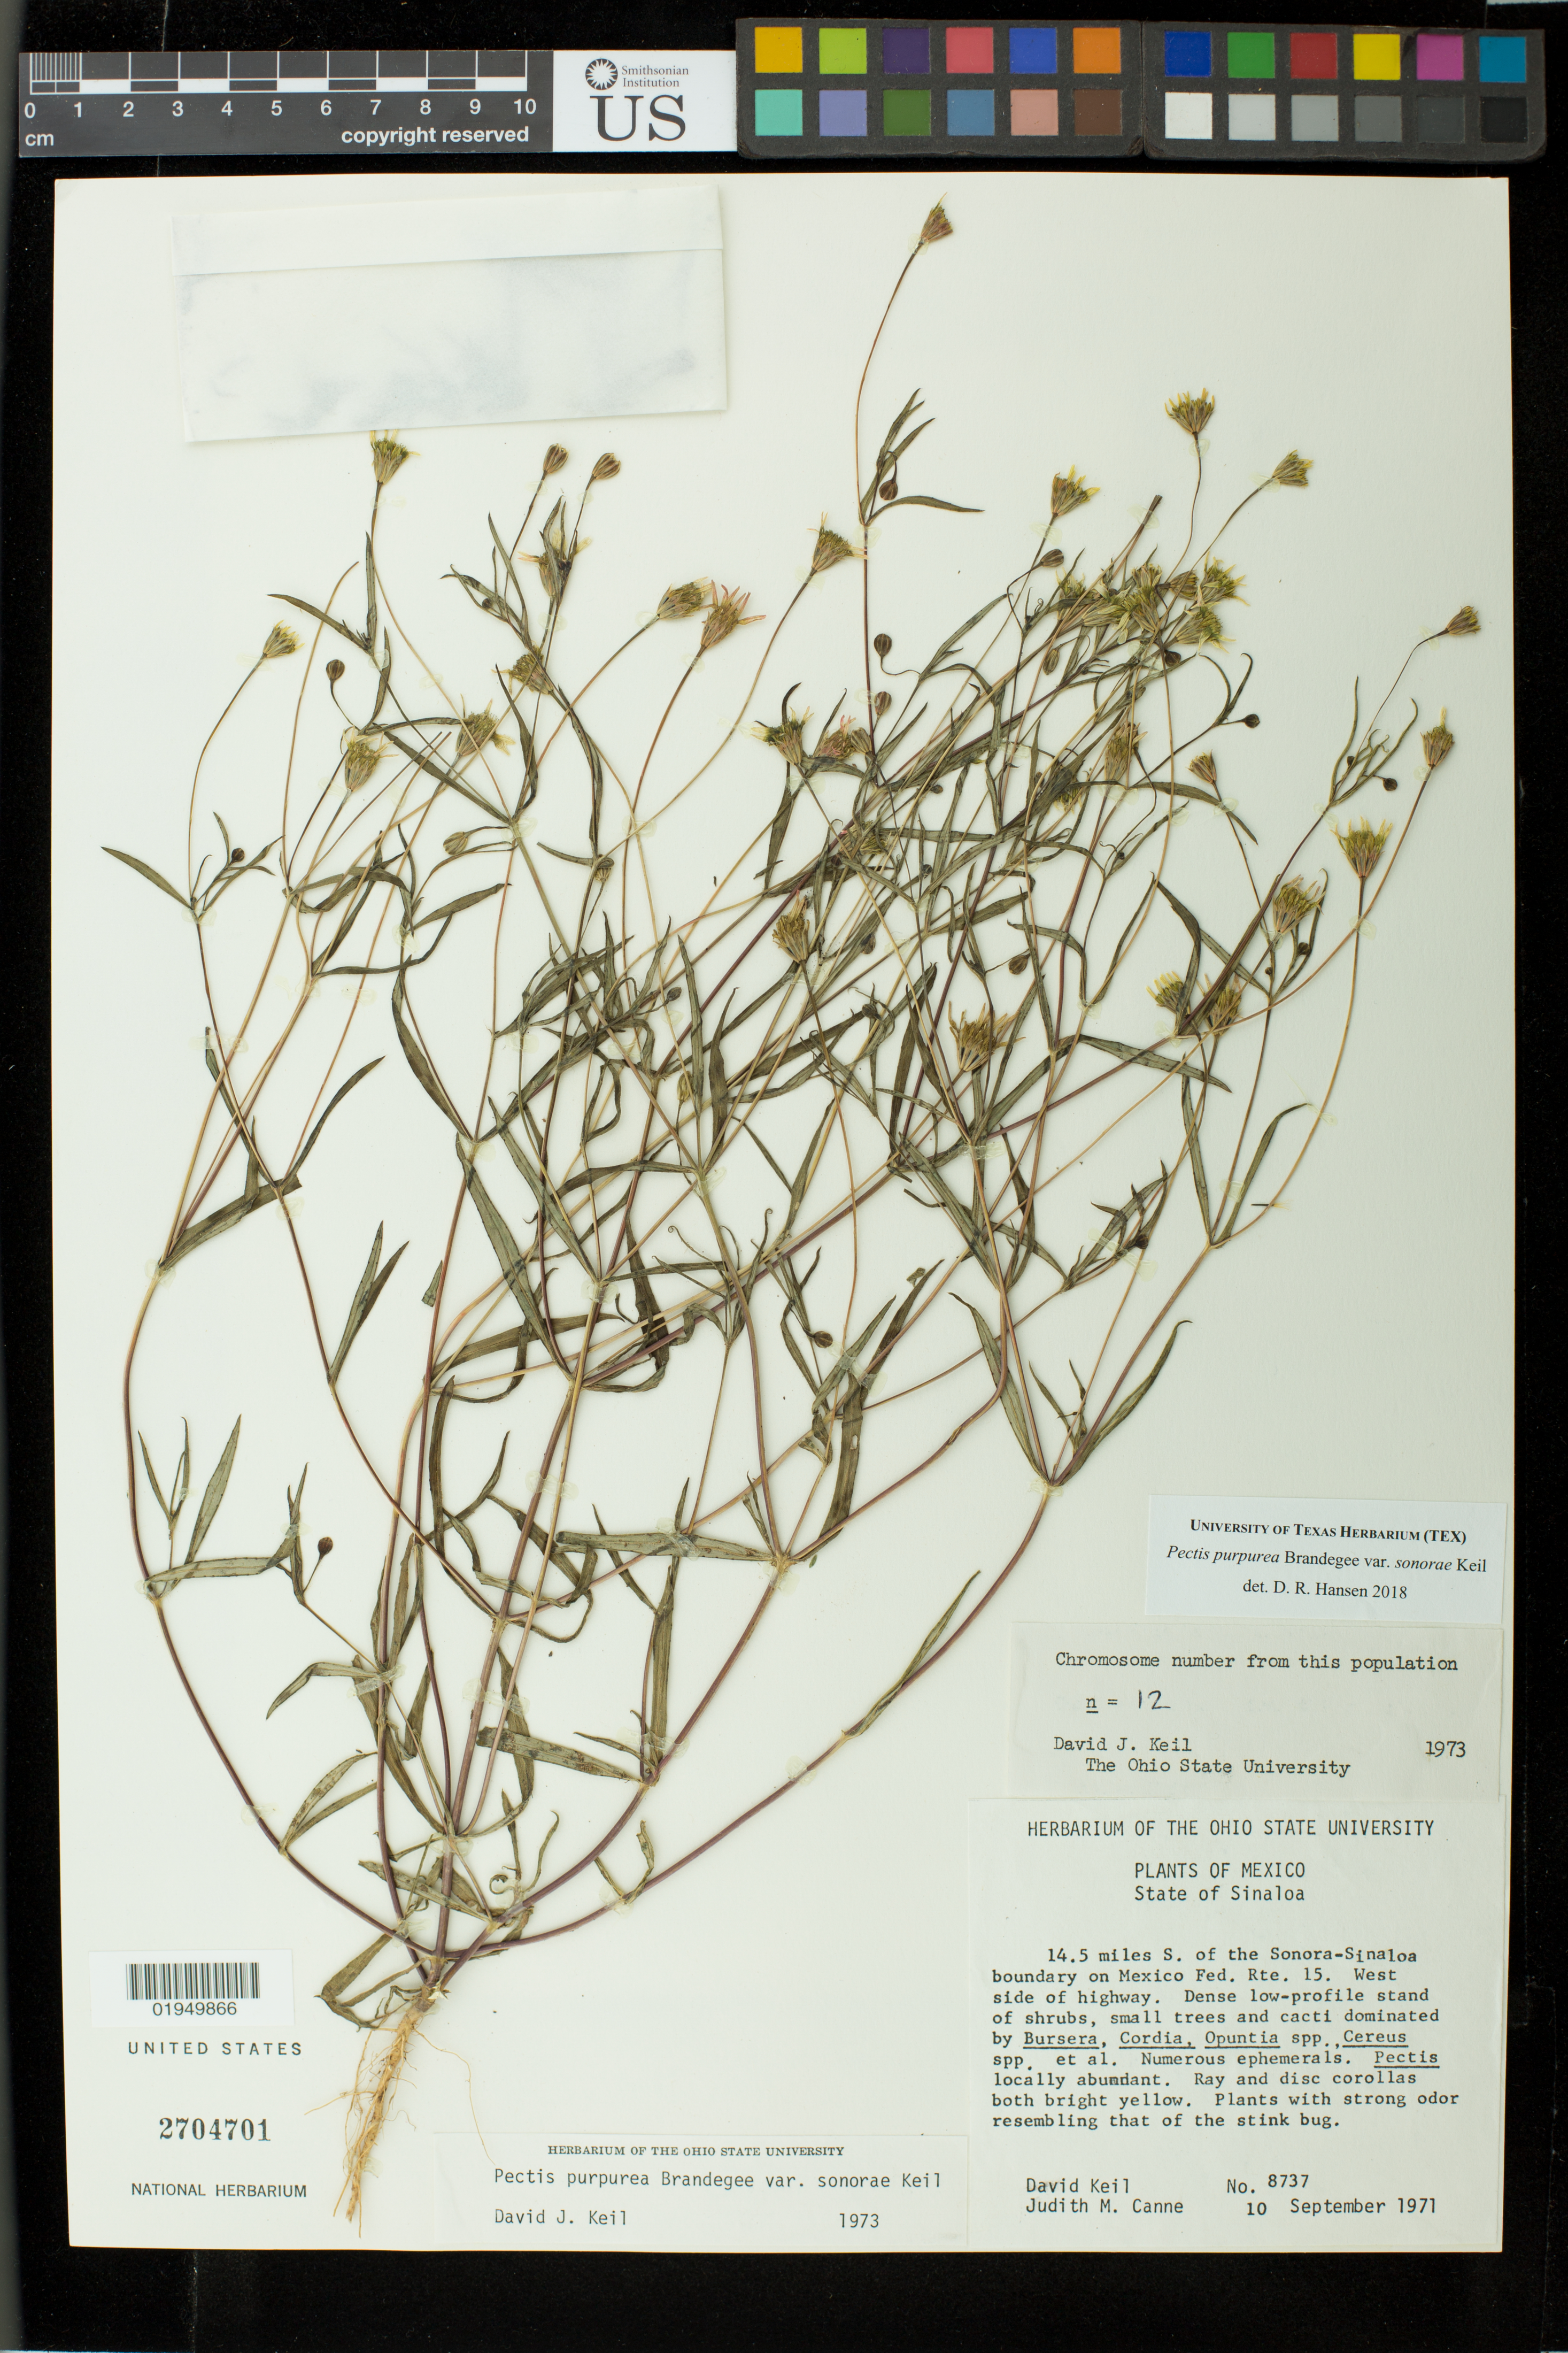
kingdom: Plantae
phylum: Tracheophyta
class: Magnoliopsida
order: Asterales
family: Asteraceae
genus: Pectis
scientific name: Pectis purpurea var. sonorae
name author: D.J. Keil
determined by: Hansen, D. R.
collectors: D. J. Keil & J. M. Canne-Hilliker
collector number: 8737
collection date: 1971-09-10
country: Mexico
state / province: Sinaloa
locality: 14.5 miles S of the Sonora-Sinaloa boundary on Mexico Fed. Rte. 15. West side of highway.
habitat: Dense low-profile stand of shrubs, small trees and cacti. Numerous ephemerals. Pectis locally abundant.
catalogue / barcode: US 2704701